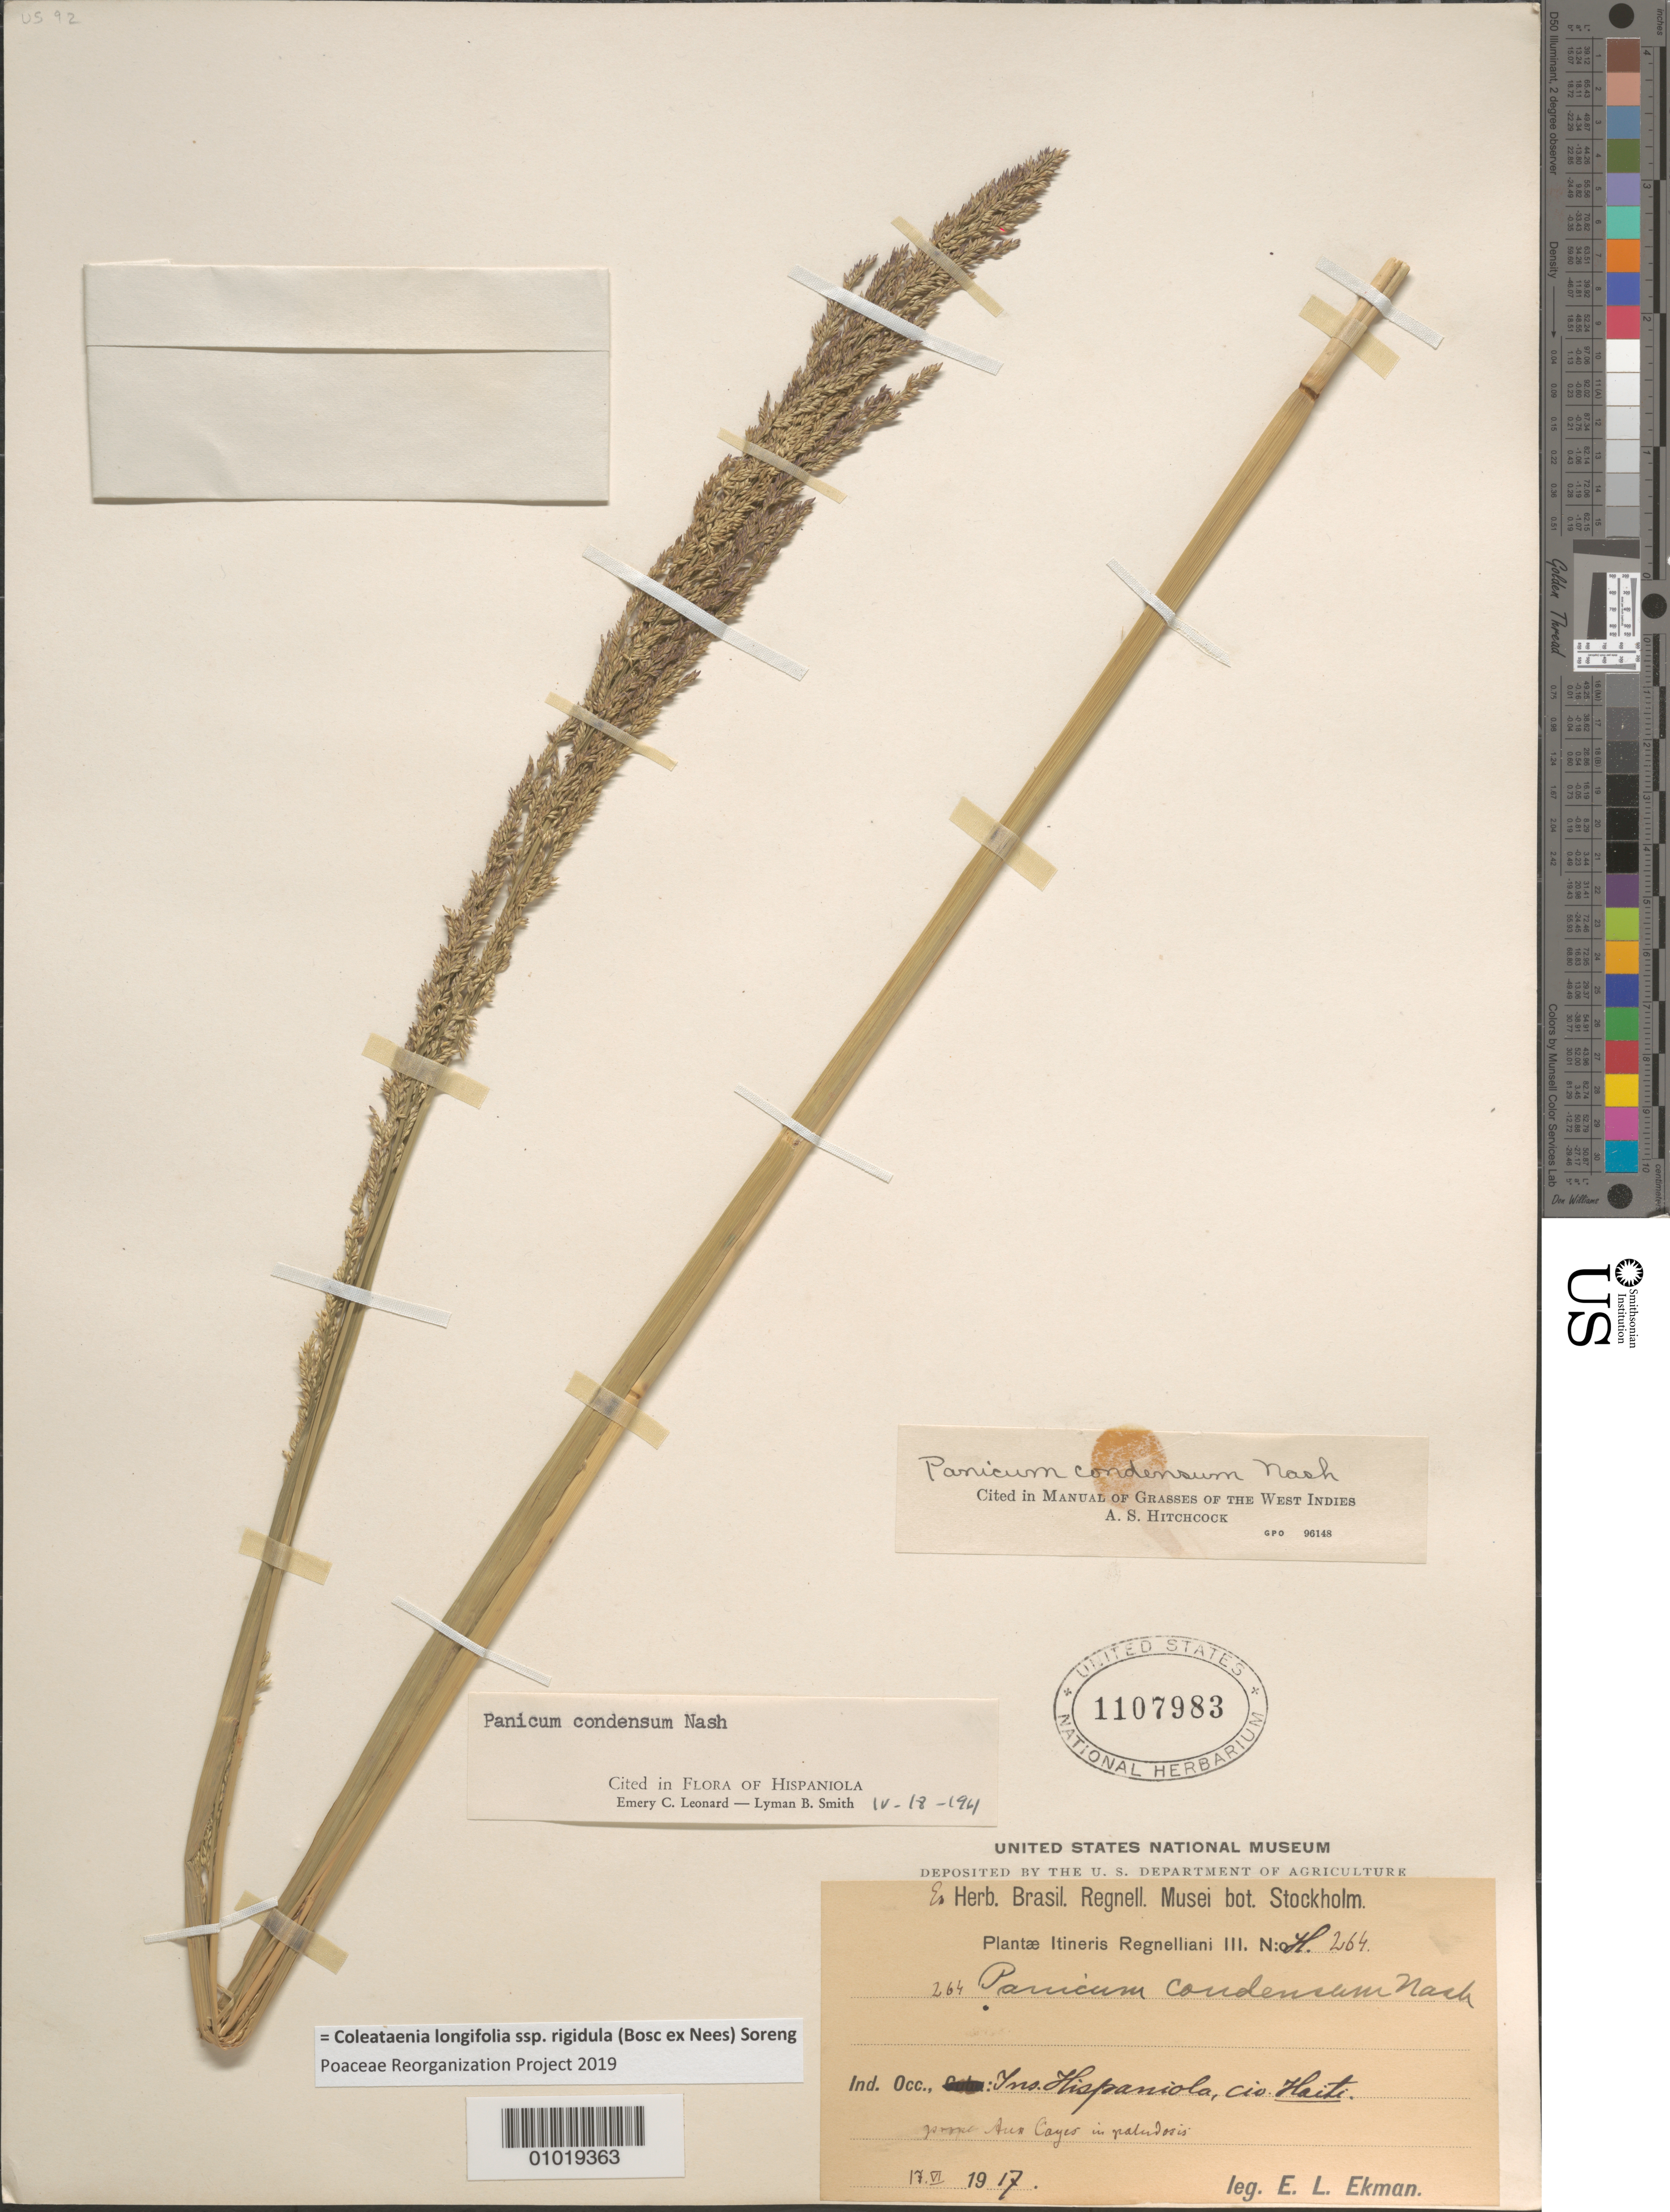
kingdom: Plantae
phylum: Tracheophyta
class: Liliopsida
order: Poales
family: Poaceae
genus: Panicum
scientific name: Panicum condensum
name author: Nash ex Small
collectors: E. L. Ekman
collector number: H 264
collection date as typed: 17 Jun 1917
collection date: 1917-06-17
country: Haiti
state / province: Sud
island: Hispaniola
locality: Aux Cayes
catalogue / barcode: US 1107983